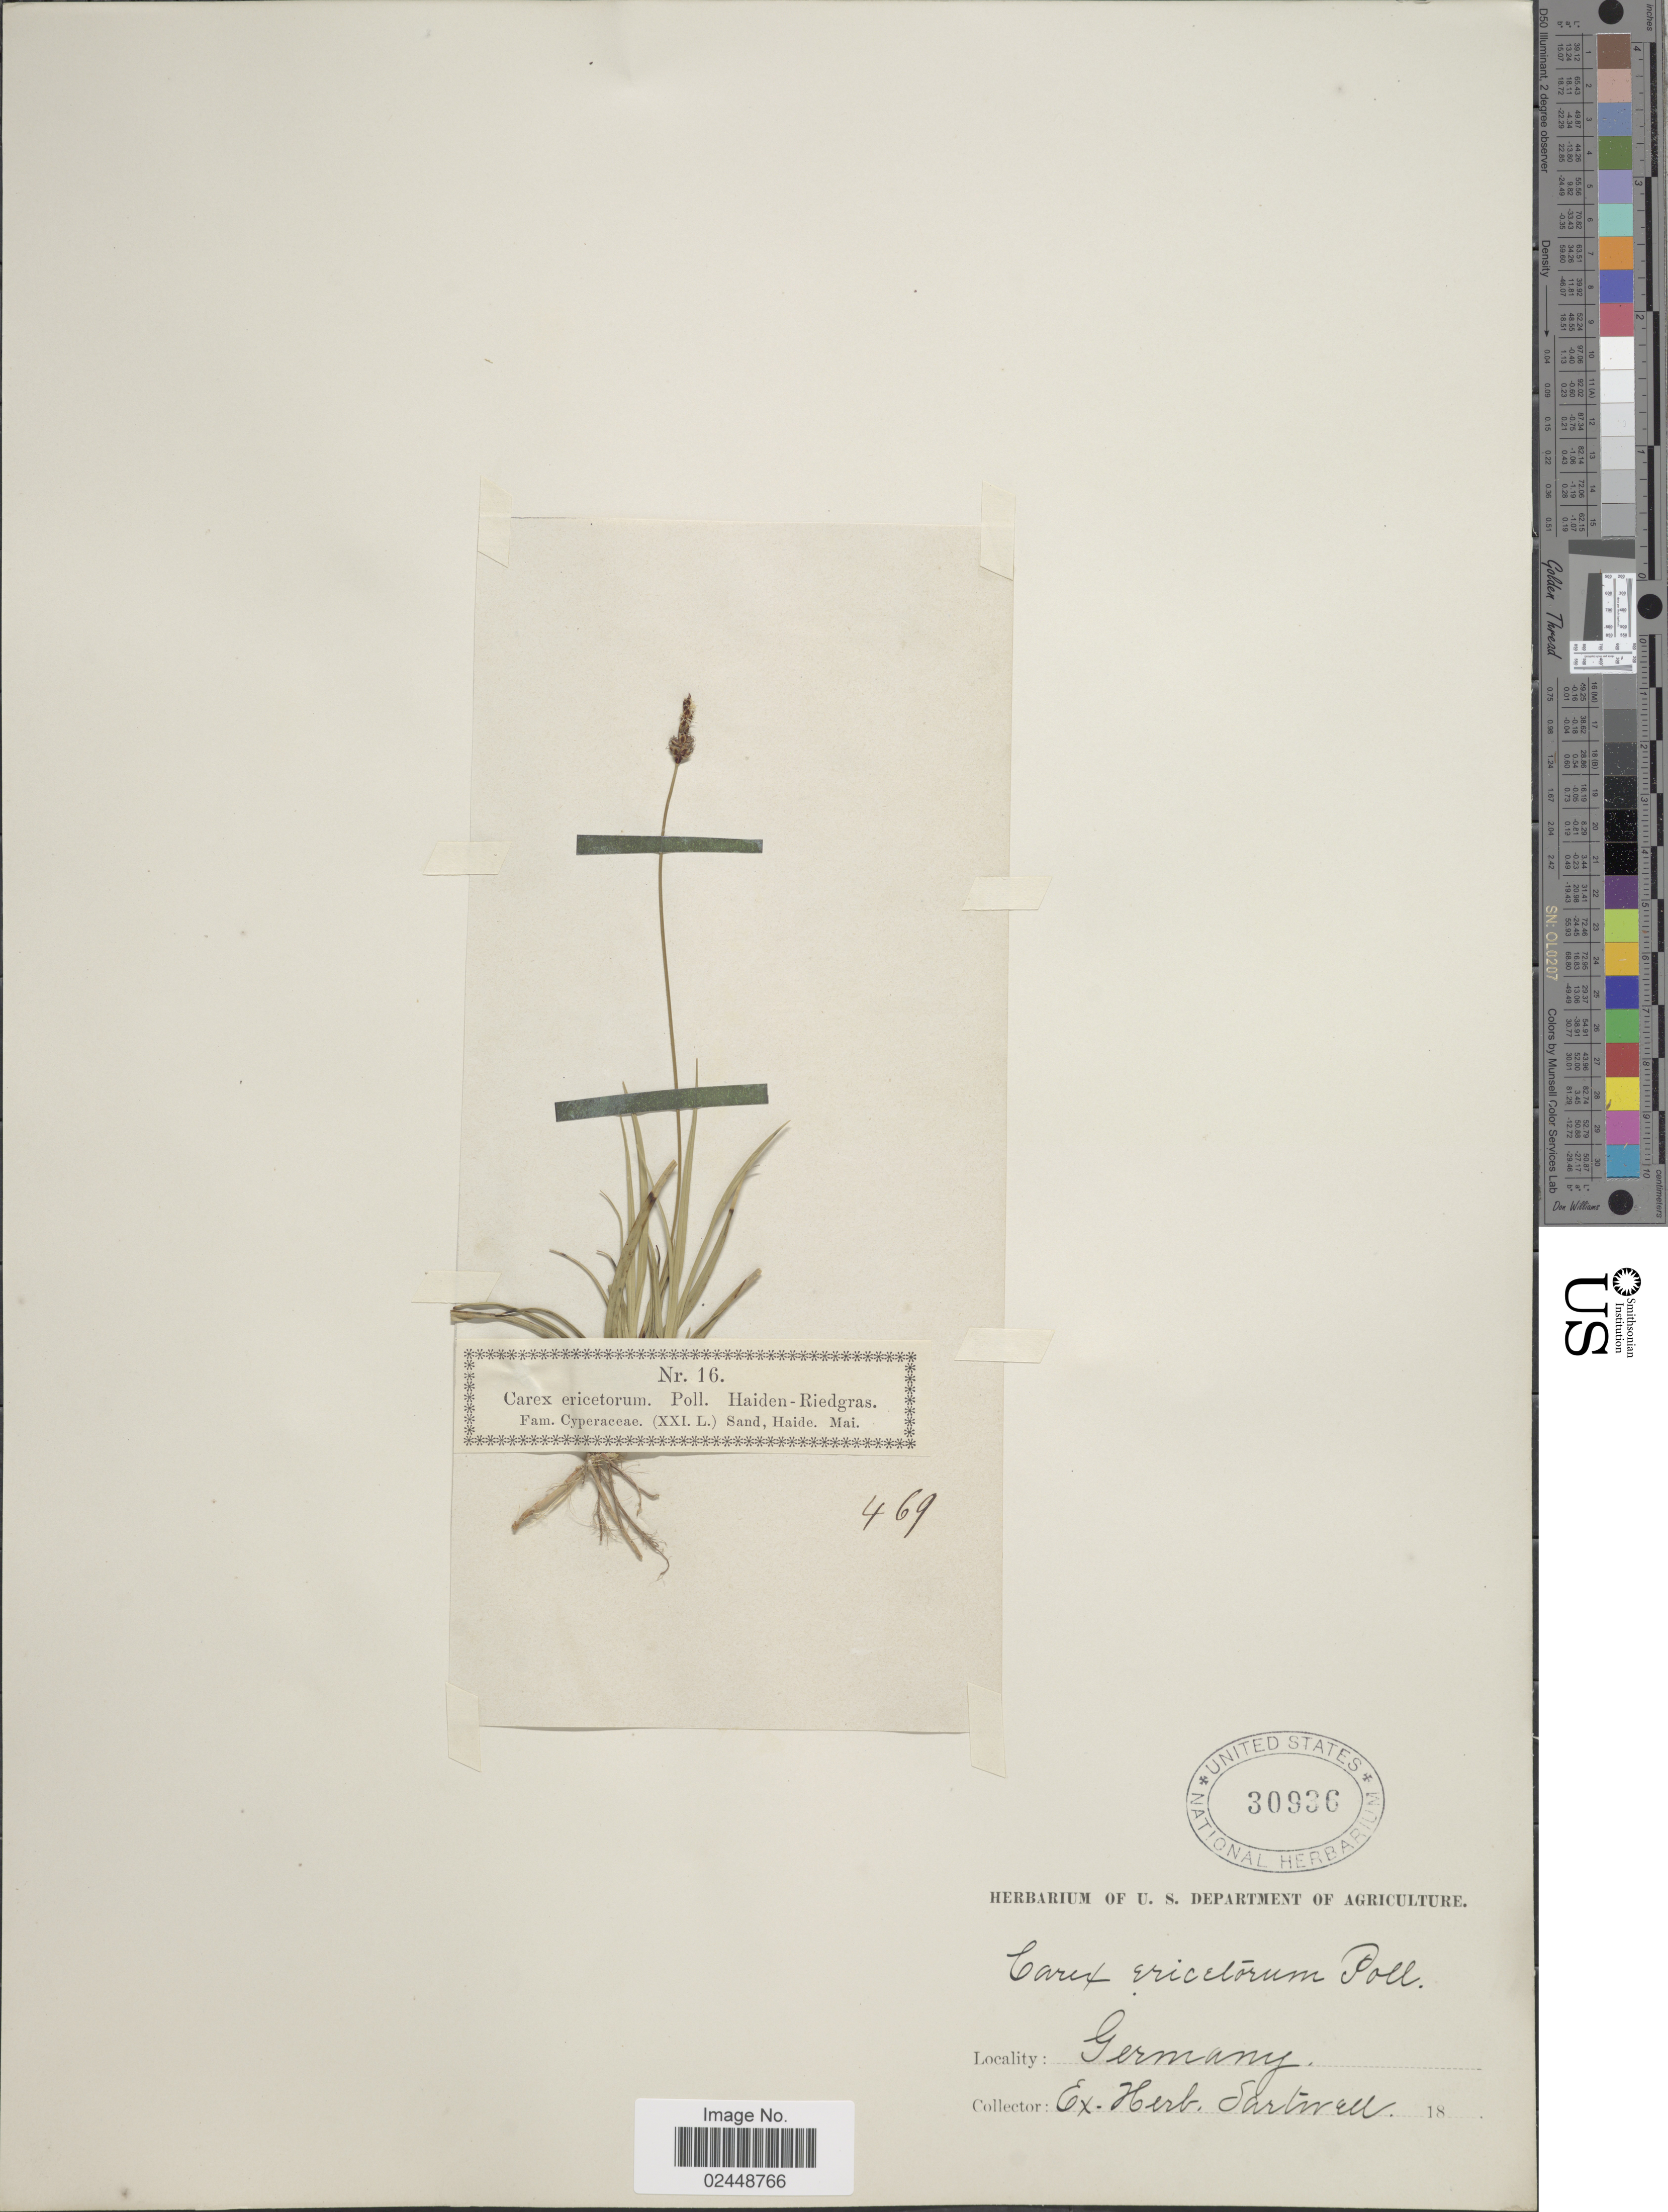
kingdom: Plantae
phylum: Tracheophyta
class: Liliopsida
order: Poales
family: Cyperaceae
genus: Carex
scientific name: Carex ericetorum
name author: Pollich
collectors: ex herb. Sartwell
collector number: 16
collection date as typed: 18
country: Germany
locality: Haiden-Riedgras. Haide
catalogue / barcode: US 30936